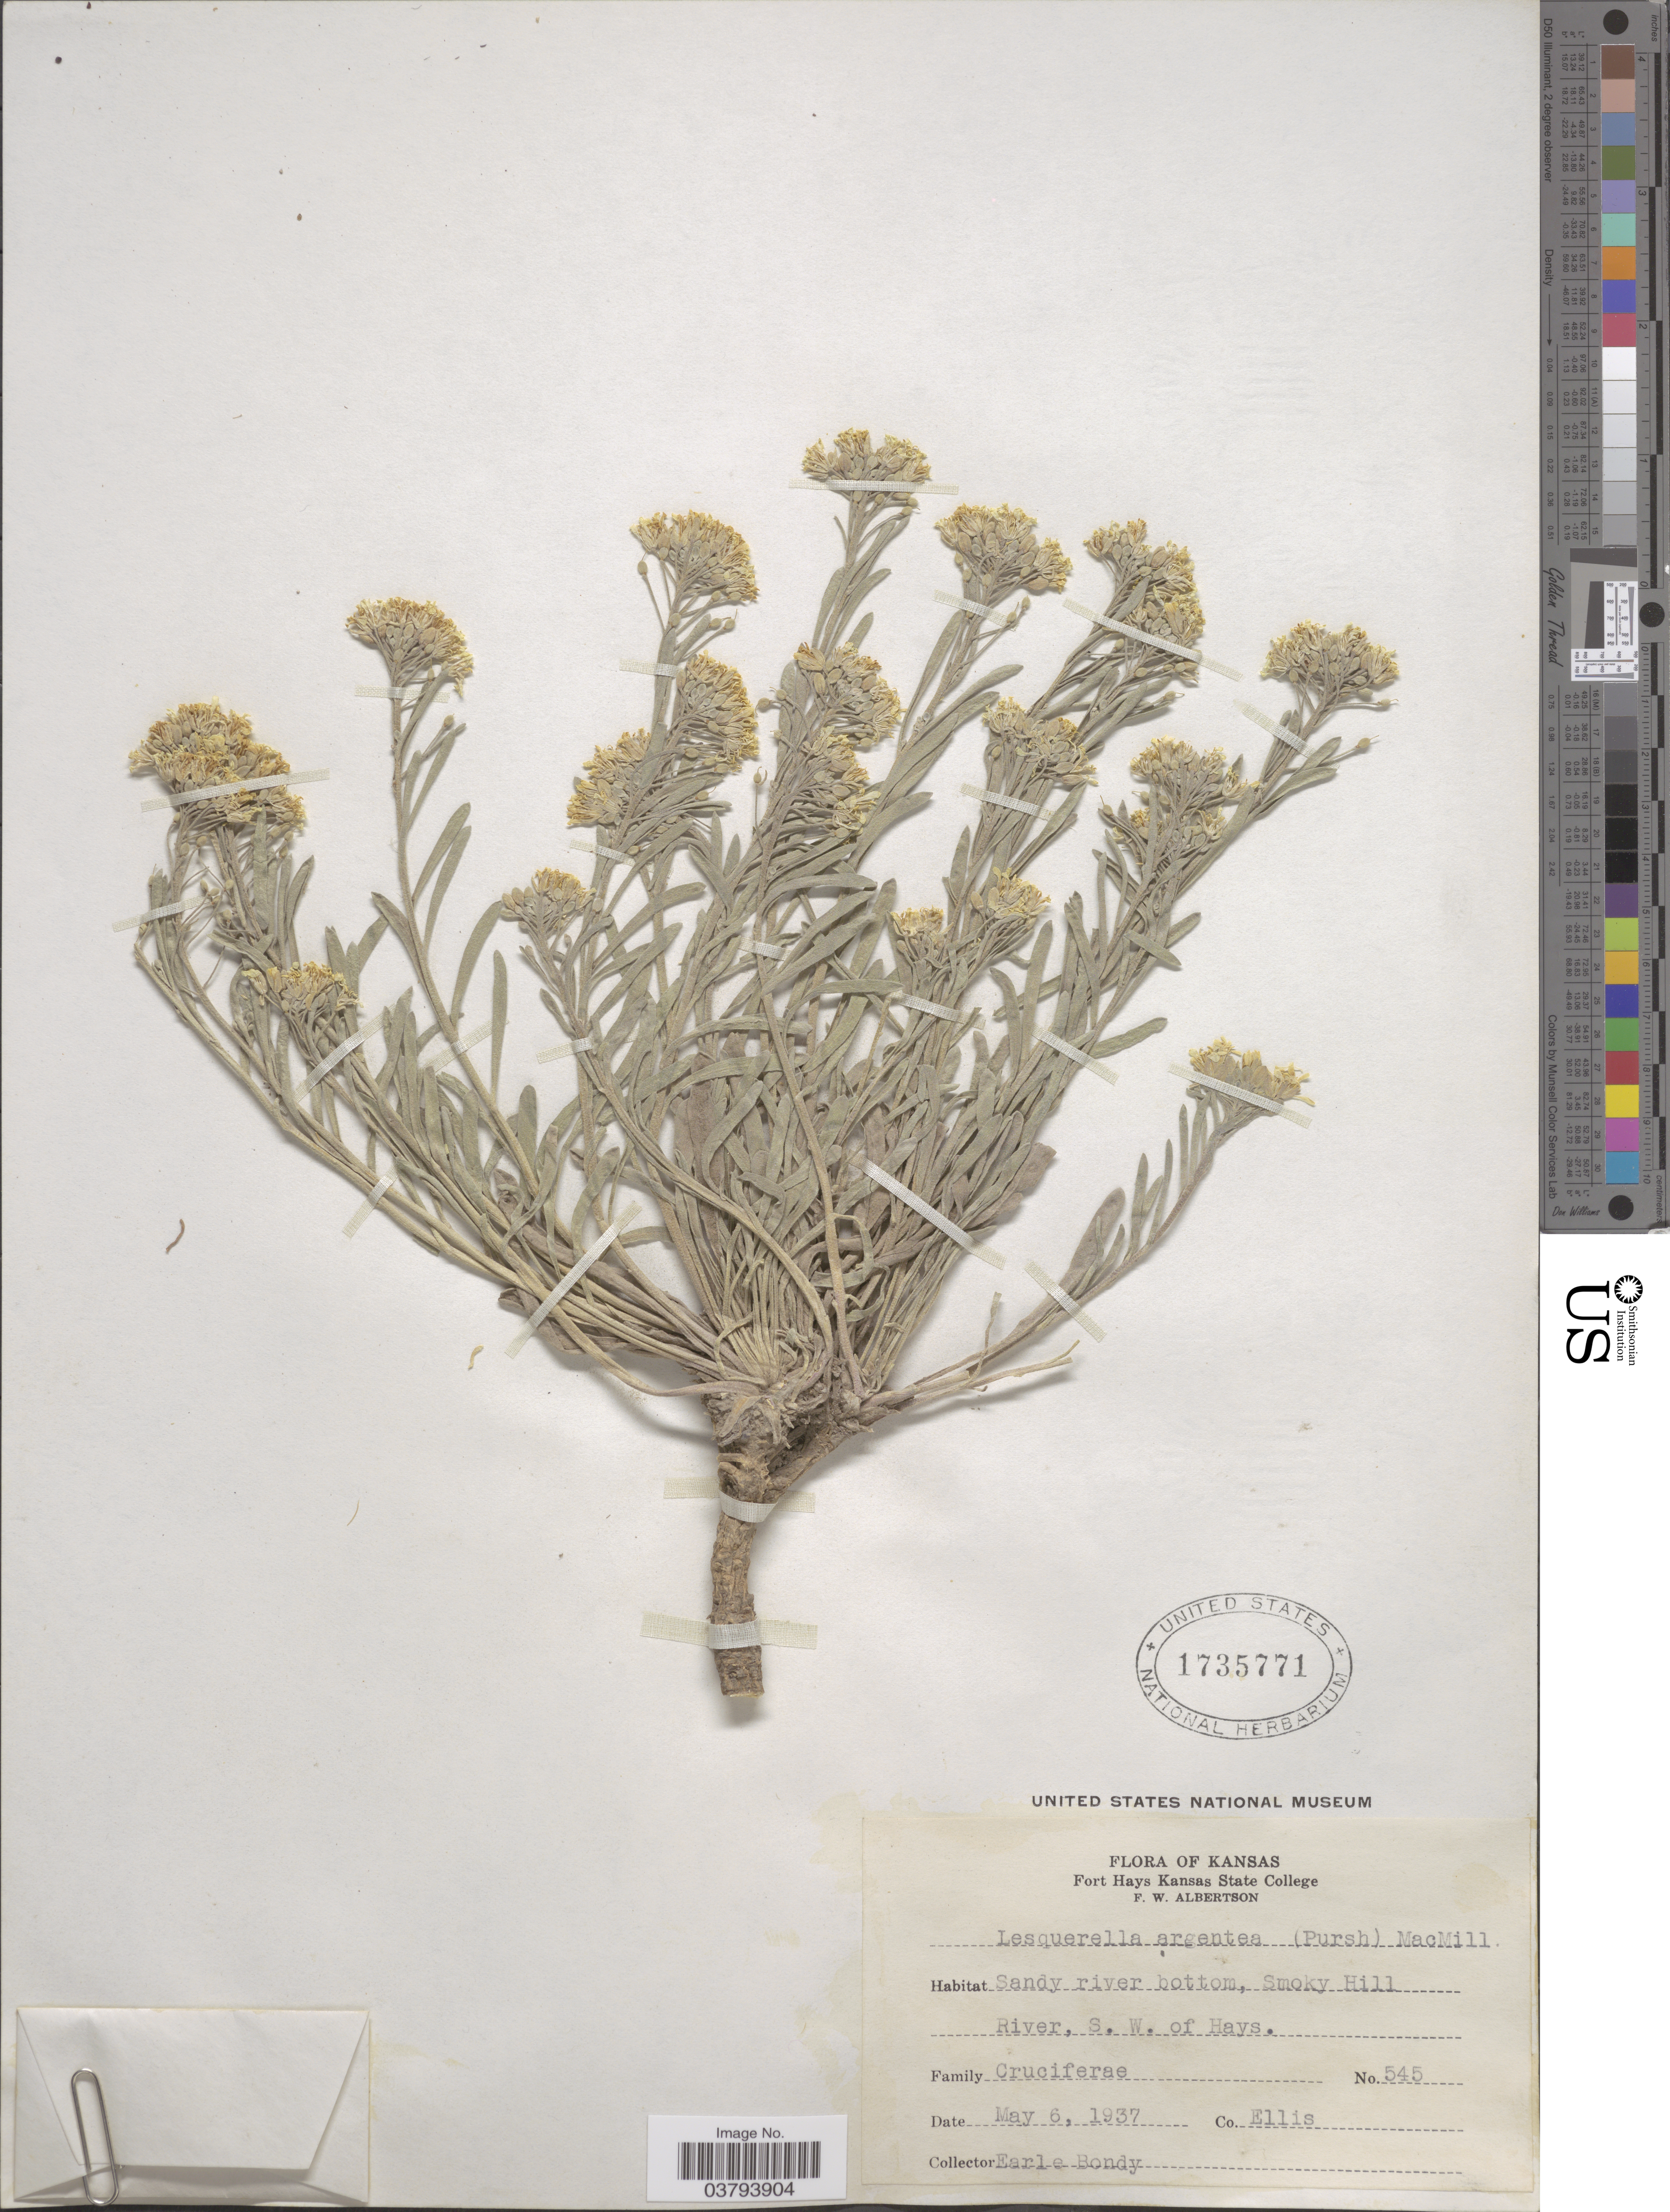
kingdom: Plantae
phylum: Tracheophyta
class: Magnoliopsida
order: Brassicales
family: Brassicaceae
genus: Lesquerella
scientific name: Lesquerella ludoviciana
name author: (Nutt.) S. Watson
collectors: E. Bondy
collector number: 545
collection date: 1937-05-06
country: United States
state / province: Kansas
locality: Sandy river bottom, Smoky Hill River, S. W. of Hays. Co. Ellis.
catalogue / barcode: US 1735771